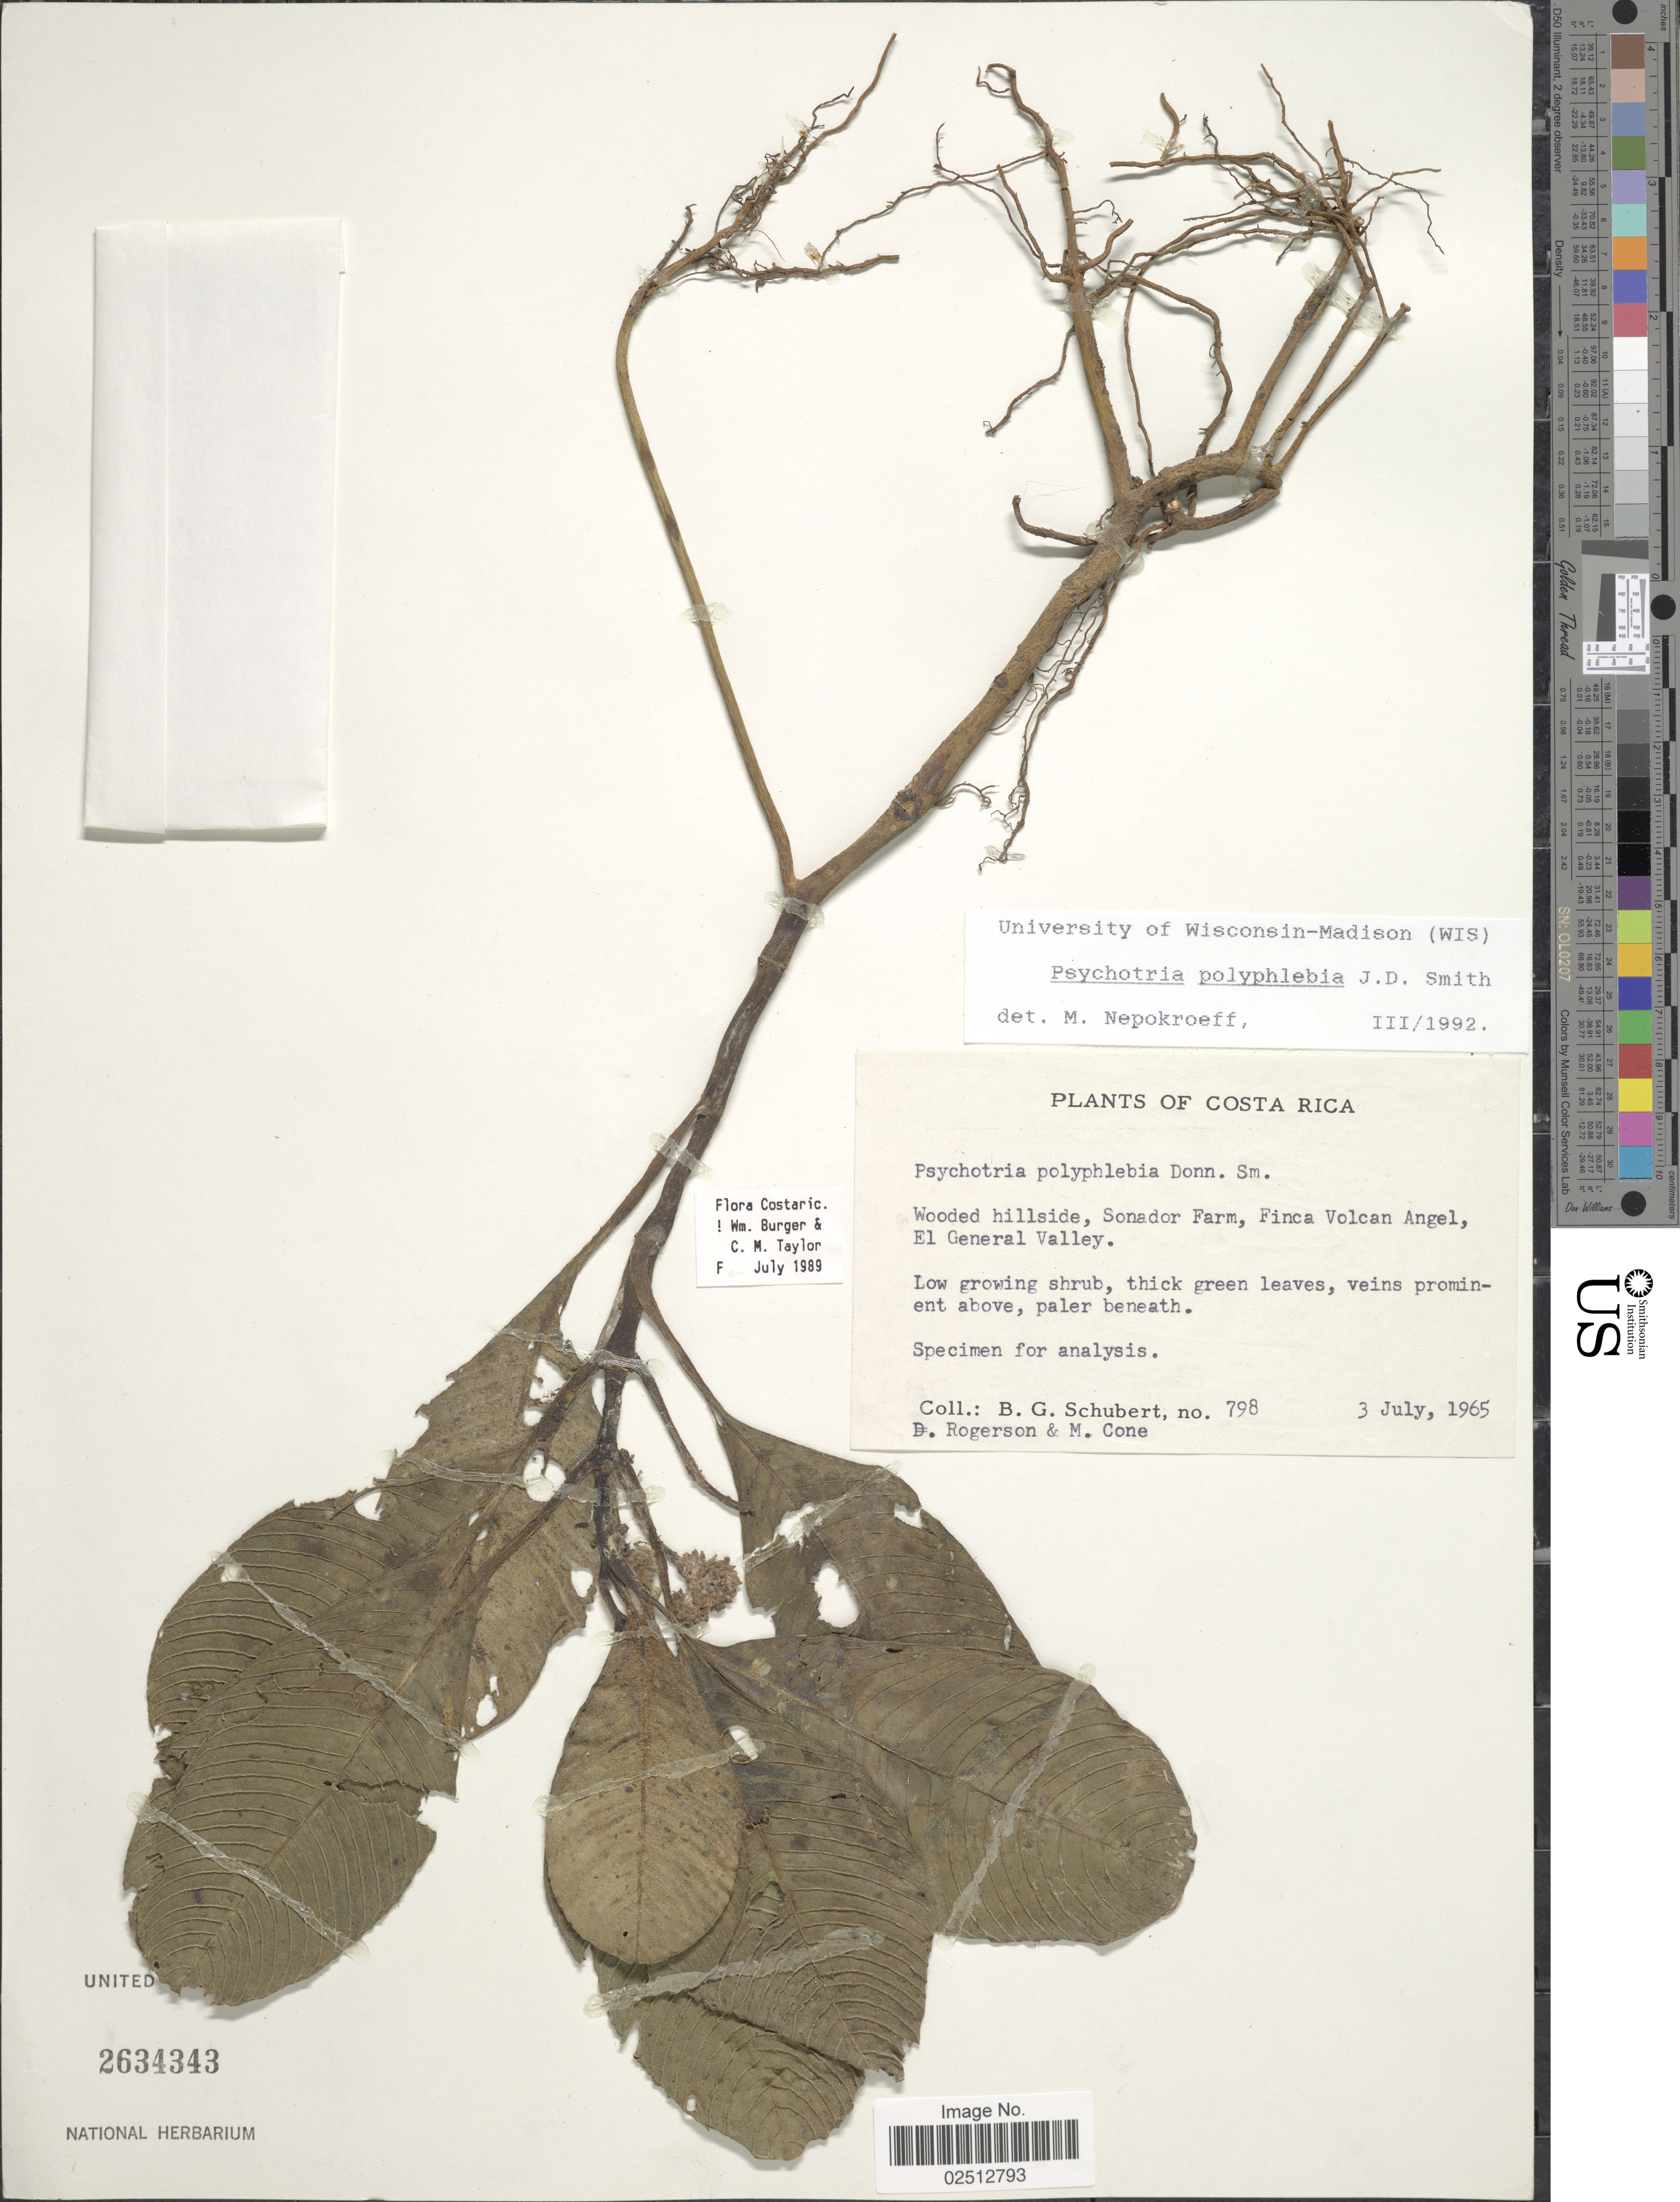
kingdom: Plantae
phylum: Tracheophyta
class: Magnoliopsida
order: Gentianales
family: Rubiaceae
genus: Psychotria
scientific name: Psychotria polyphlebia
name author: Donn. Sm.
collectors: B. Schubert, D. Rogerson & M. Cone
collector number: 798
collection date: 1965-07-03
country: Costa Rica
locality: Wooded hillside, Sonador Farm, Finca Volcan Angel, El General Valley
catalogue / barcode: US 2634343